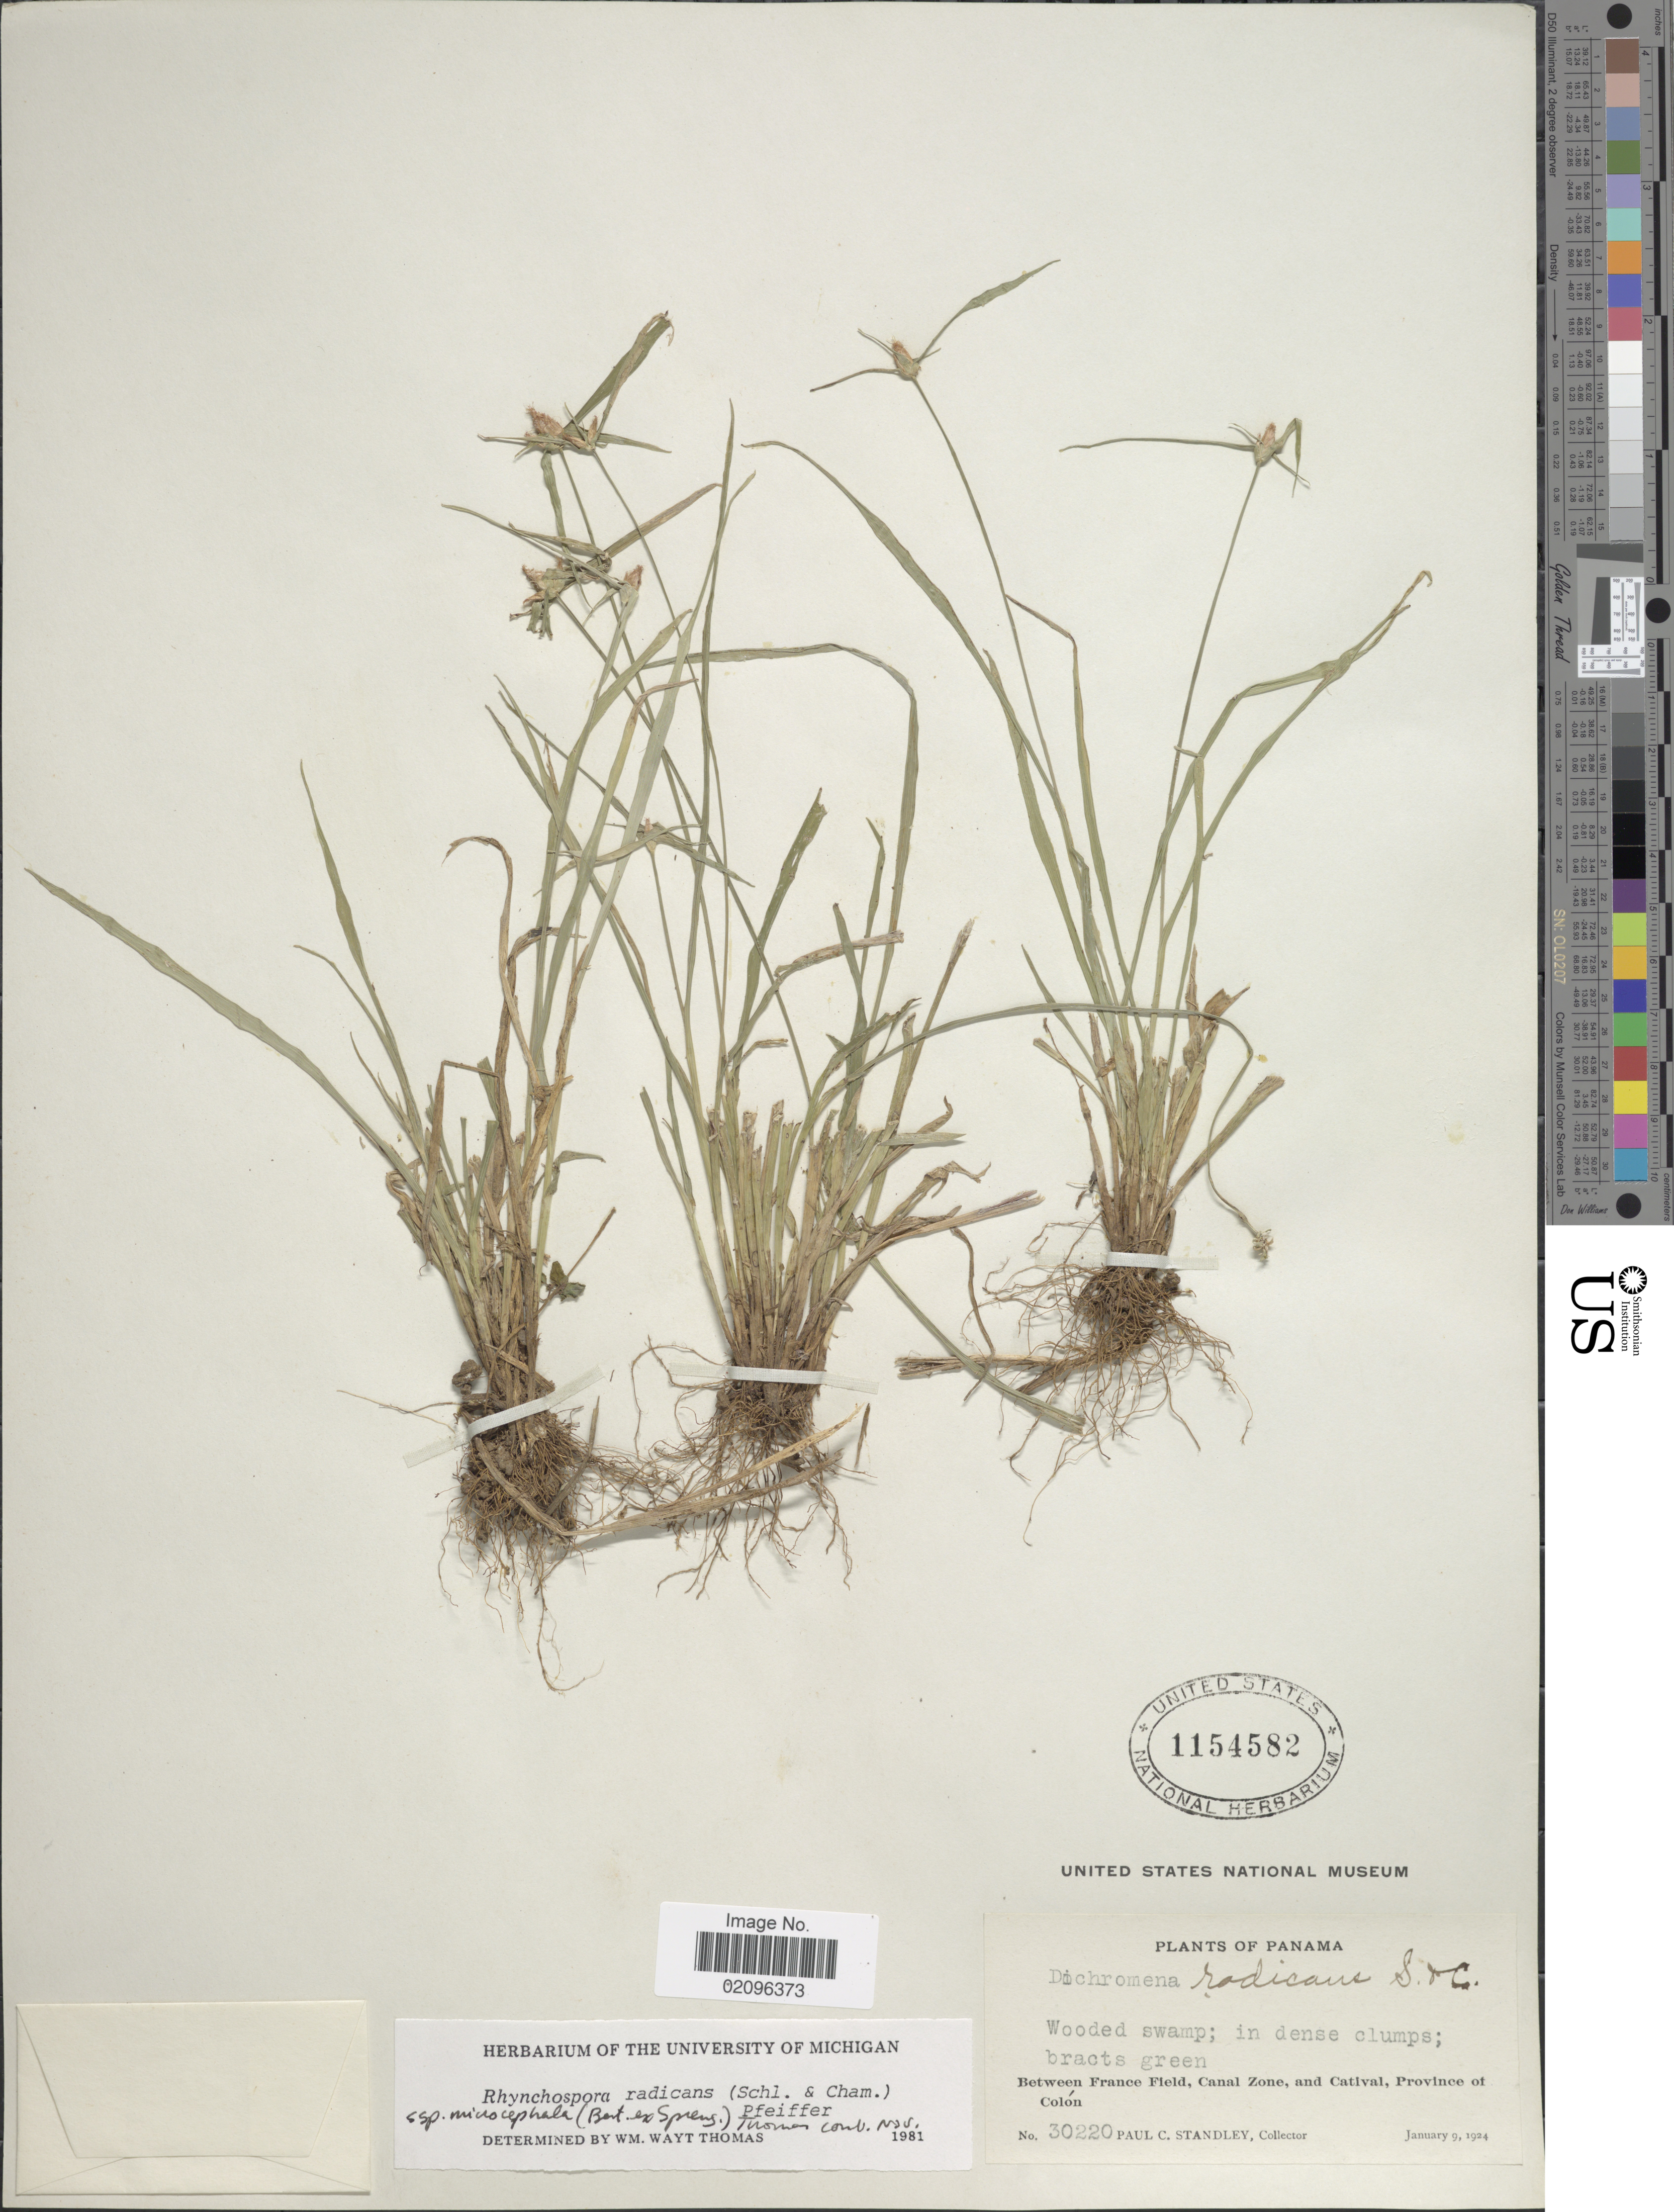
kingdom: Plantae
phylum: Tracheophyta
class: Liliopsida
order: Poales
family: Cyperaceae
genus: Rhynchospora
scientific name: Rhynchospora radicans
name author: (Schltdl. & Cham.) H. Pfeiff.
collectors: P. C. Standley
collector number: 30220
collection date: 1924-01-09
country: Panama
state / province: Colón / Panamá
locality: Between France Field, Canal Zone, and Catival, Province of Colon.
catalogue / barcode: US 1154582